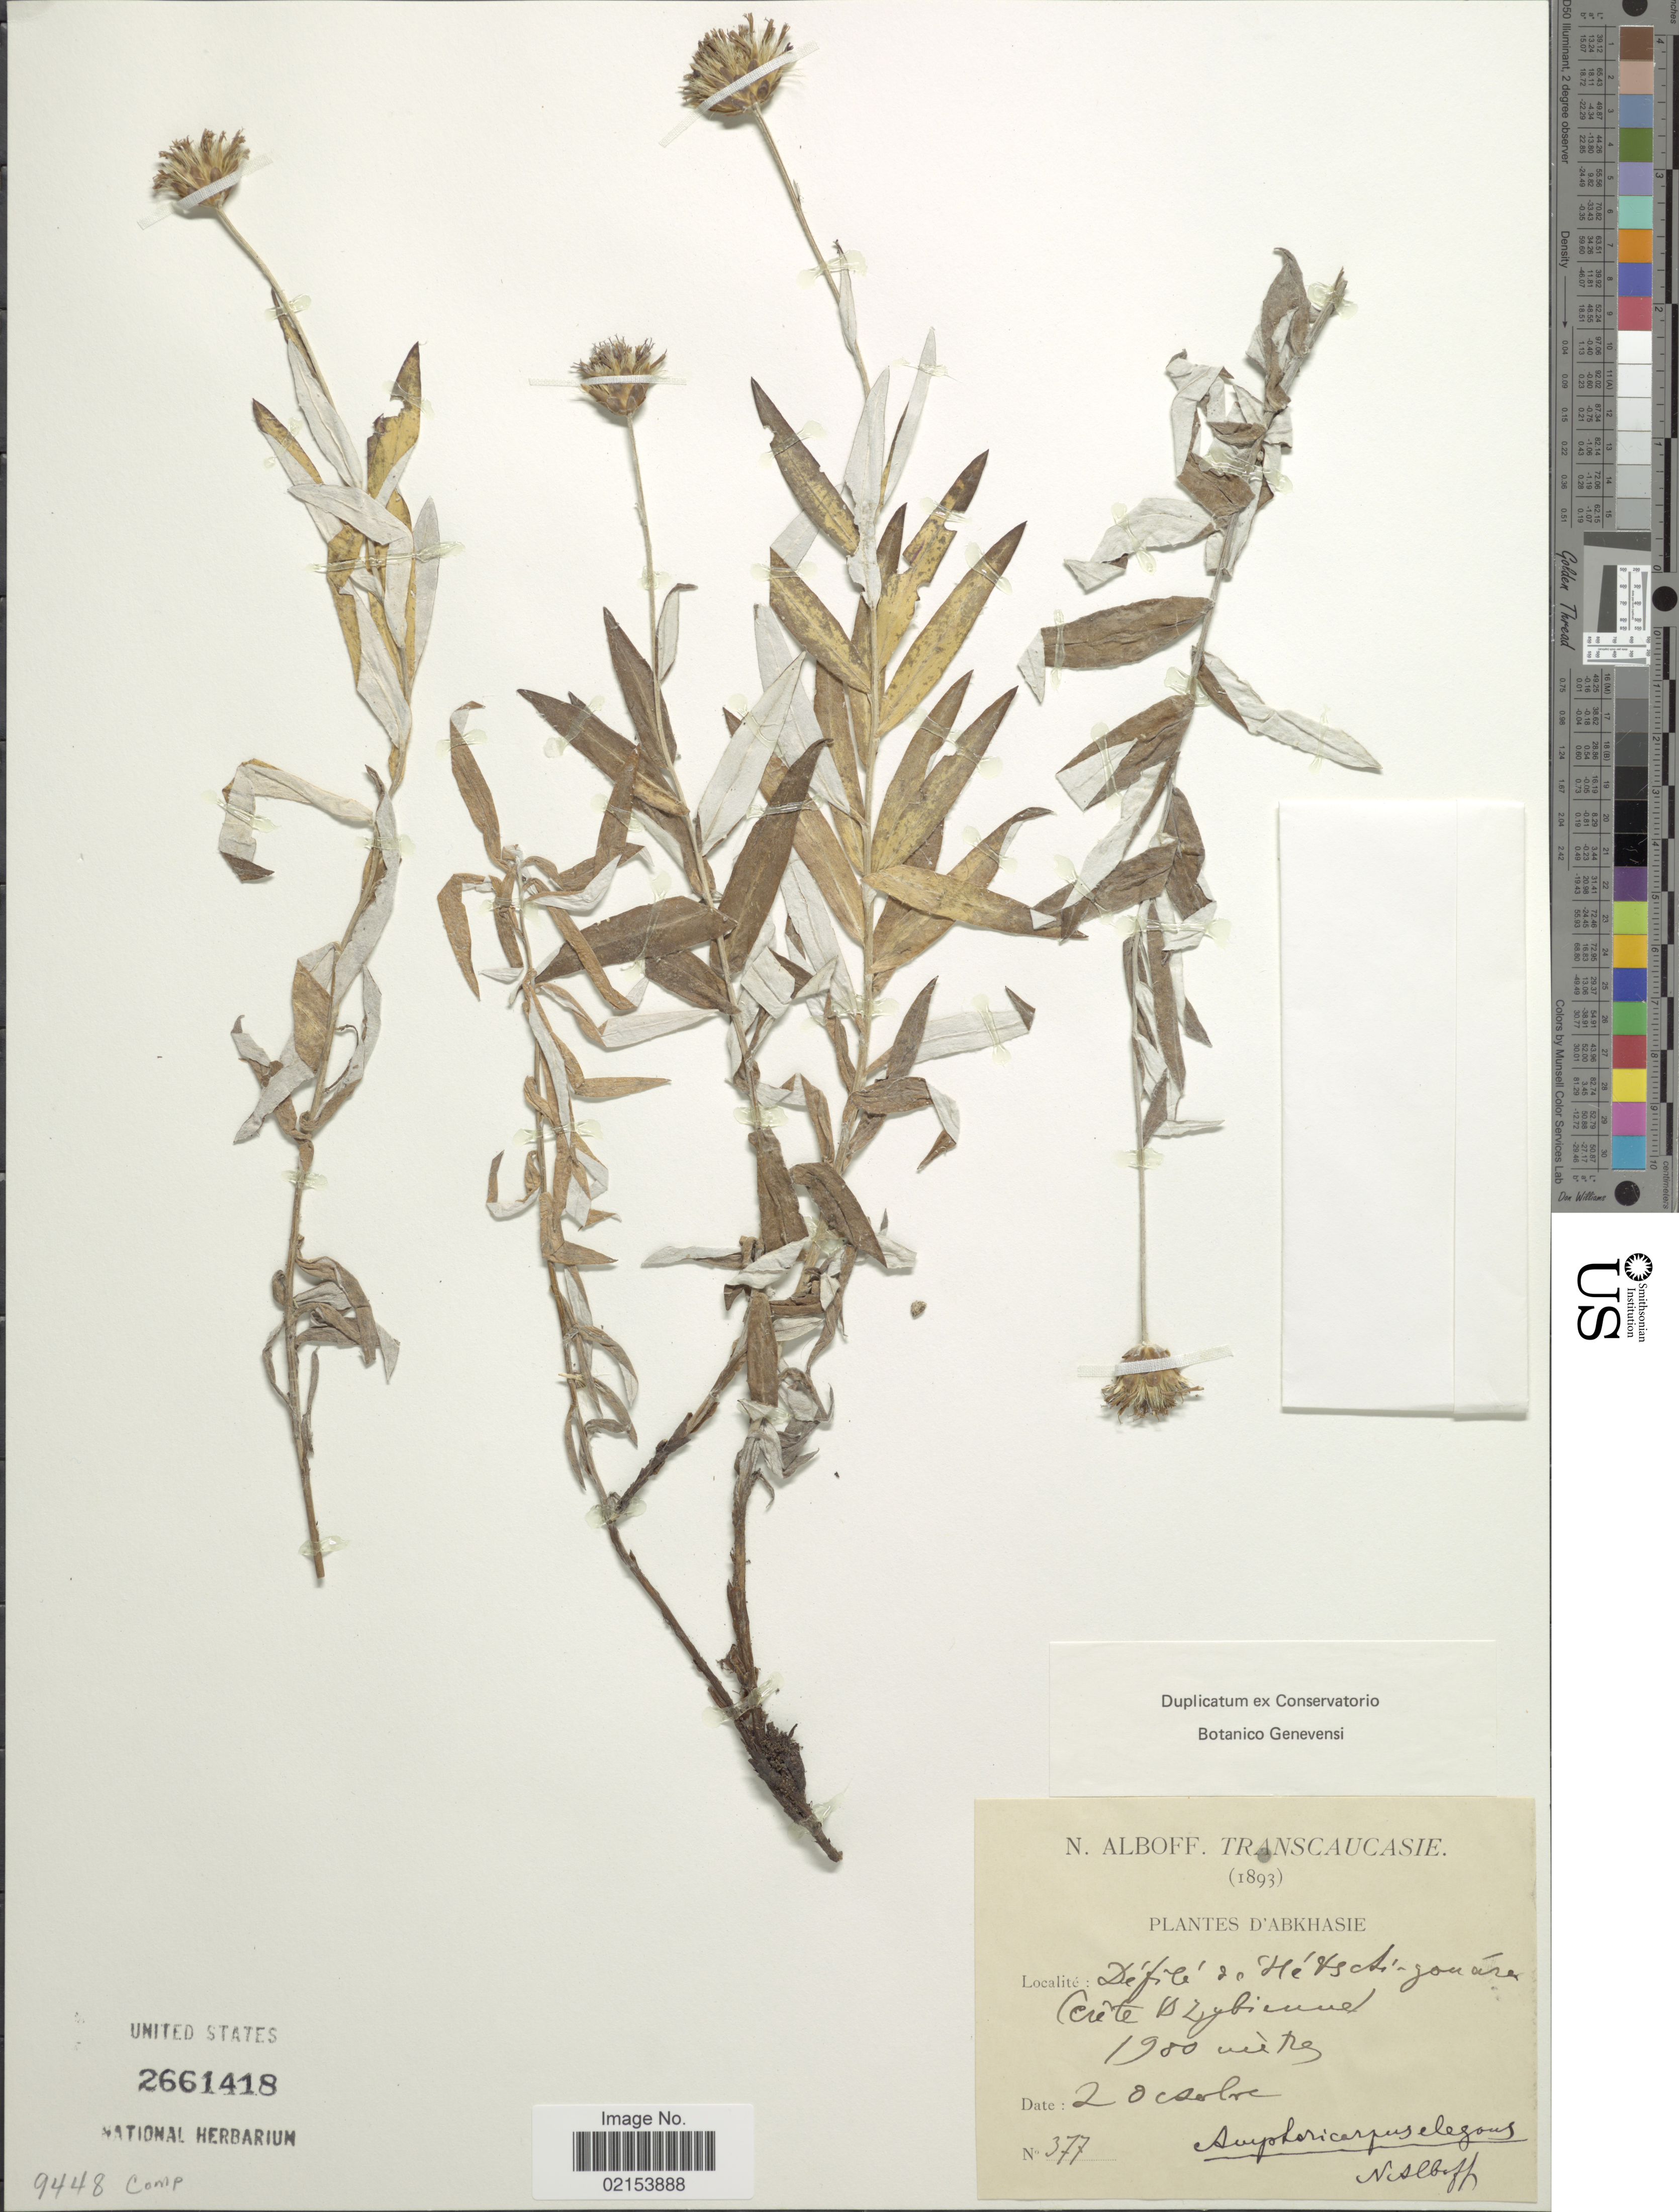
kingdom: Plantae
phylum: Tracheophyta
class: Magnoliopsida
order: Asterales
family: Asteraceae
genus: Amphoricarpos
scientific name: Amphoricarpos elegans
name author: Albov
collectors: N. M. Albov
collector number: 377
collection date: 1893-09-20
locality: Transcaucasie, D'Abkhasie. Defile de Hetschtia jouare (crete d'Zybicune) [unsure placement] [interpreted]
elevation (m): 1900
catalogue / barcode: US 2661418